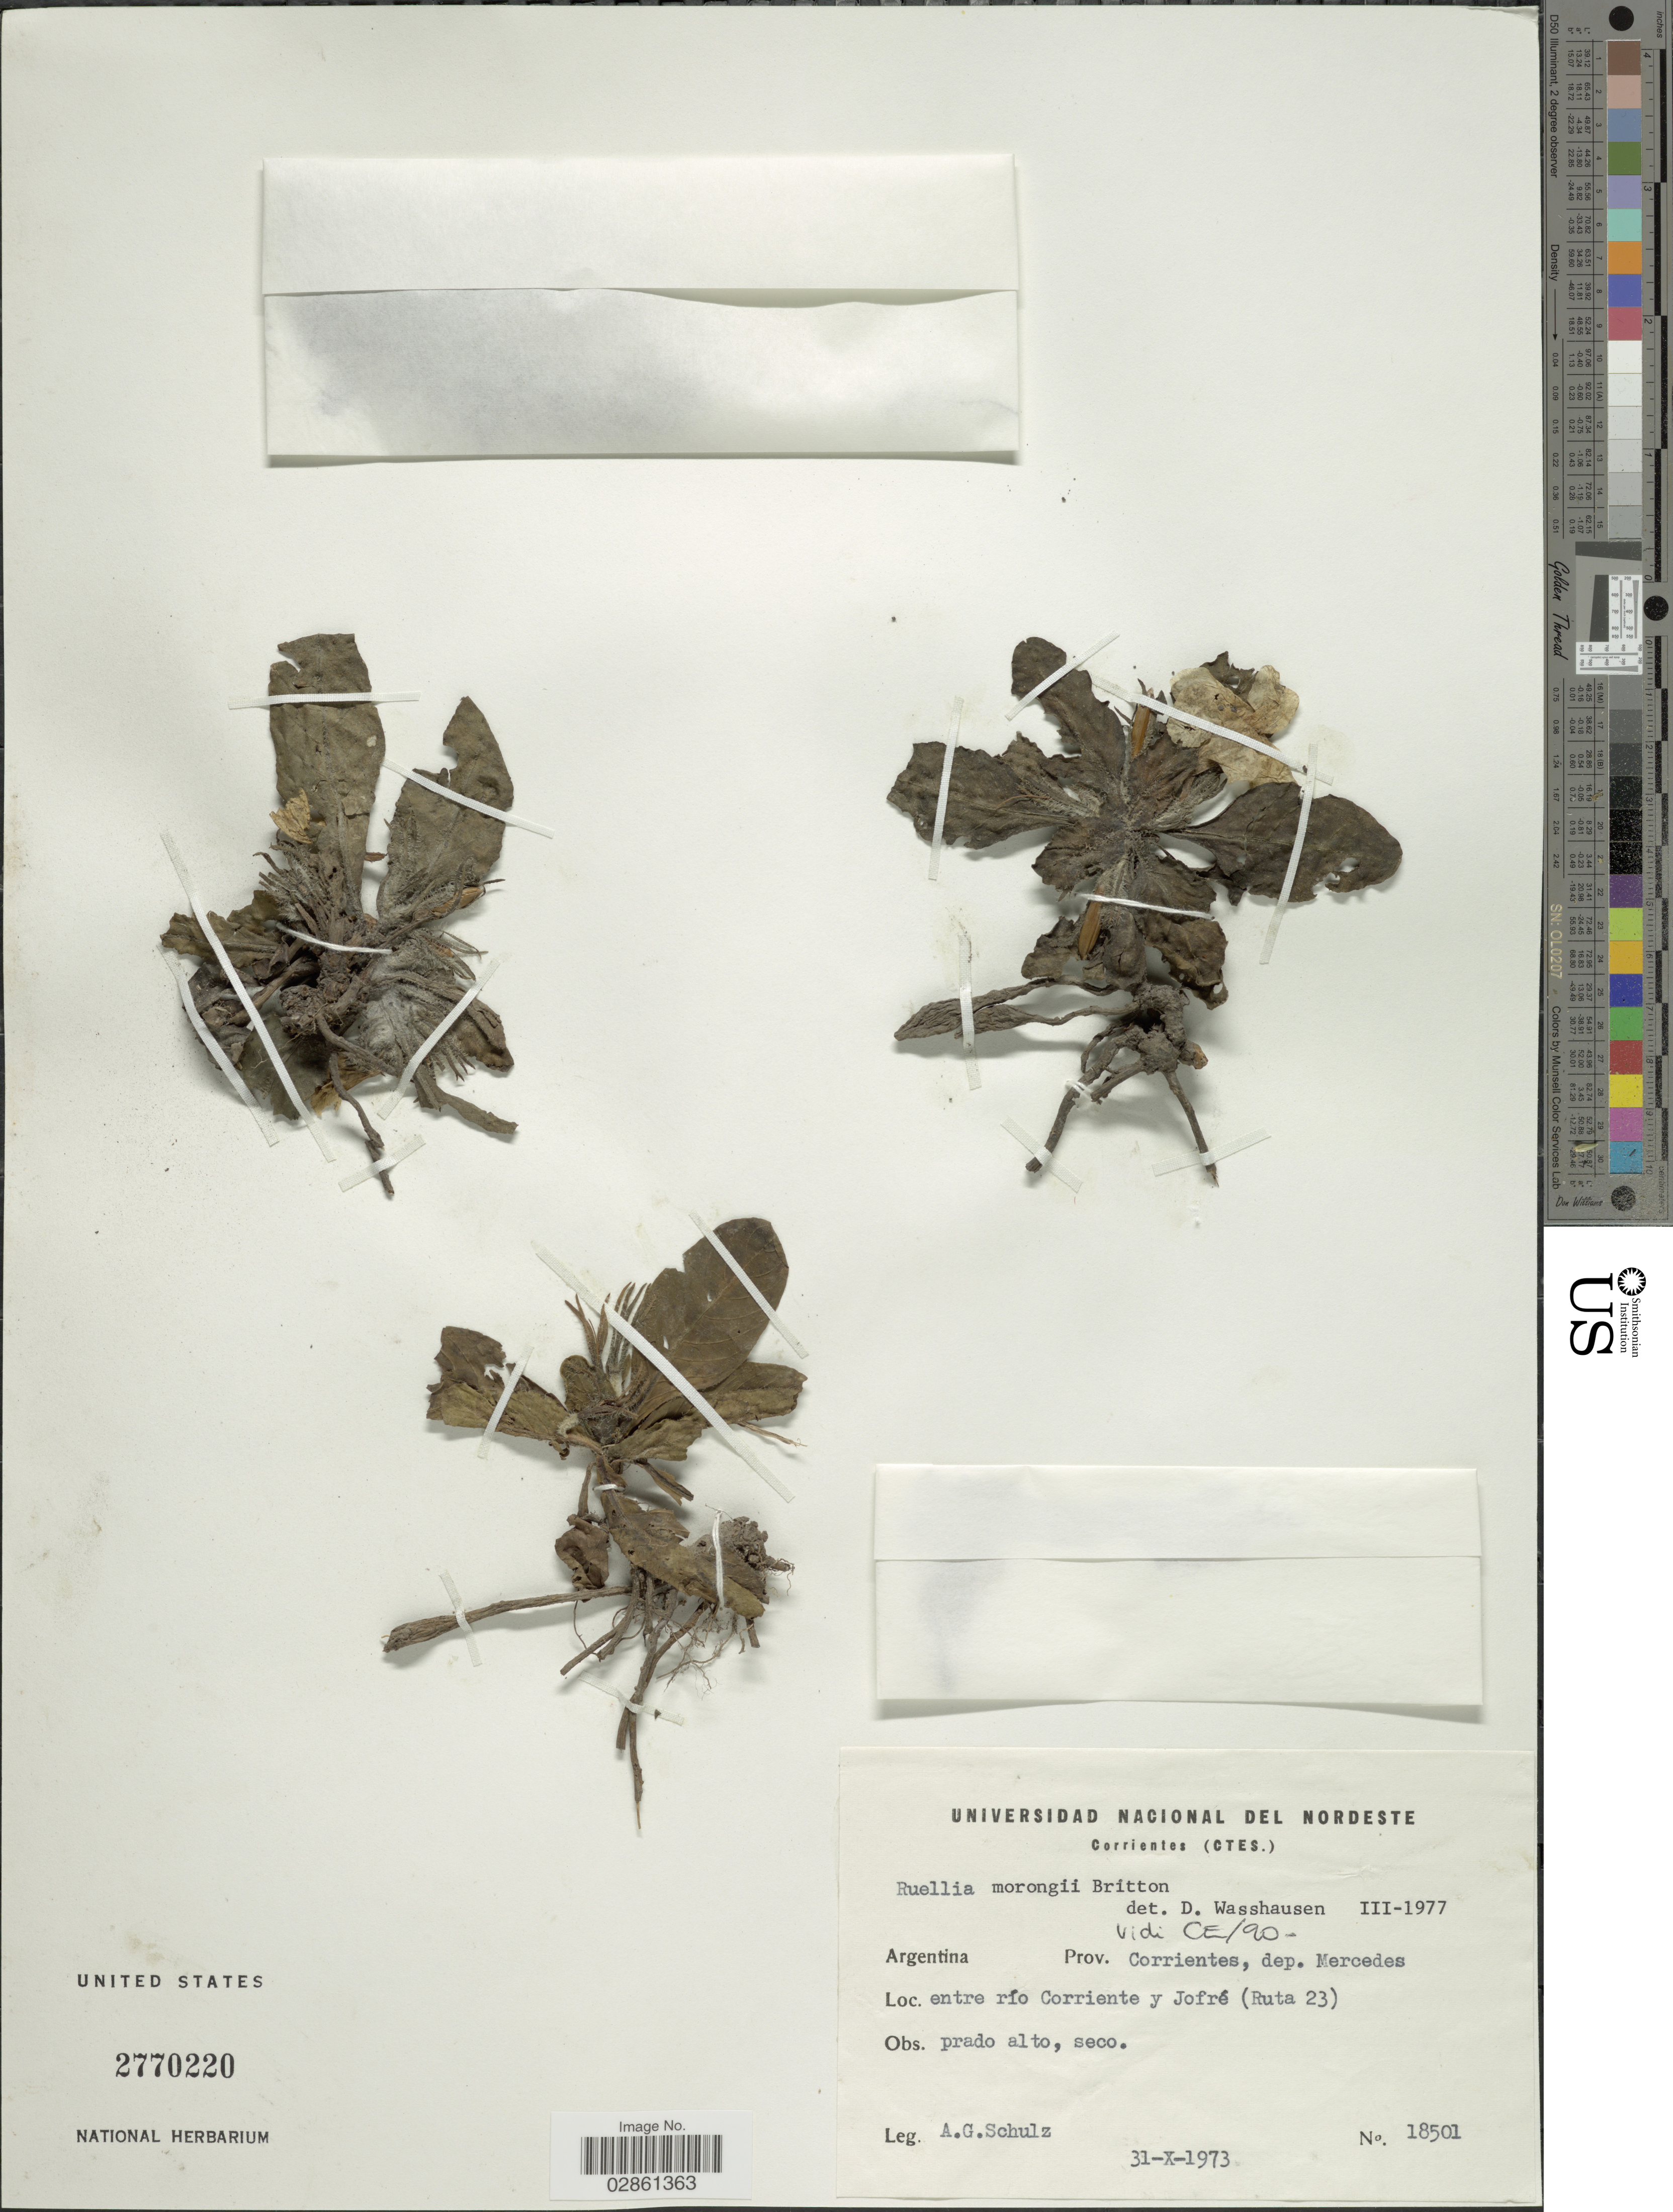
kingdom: Plantae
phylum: Tracheophyta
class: Magnoliopsida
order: Lamiales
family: Acanthaceae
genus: Ruellia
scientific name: Ruellia morongii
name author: Britton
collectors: A. G. Schulz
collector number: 18501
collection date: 1973-10-31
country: Argentina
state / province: Corrientes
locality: Dep. Mercedes. Entre río Corriente y Jofré (Ruta 23).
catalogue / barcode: US 2770220